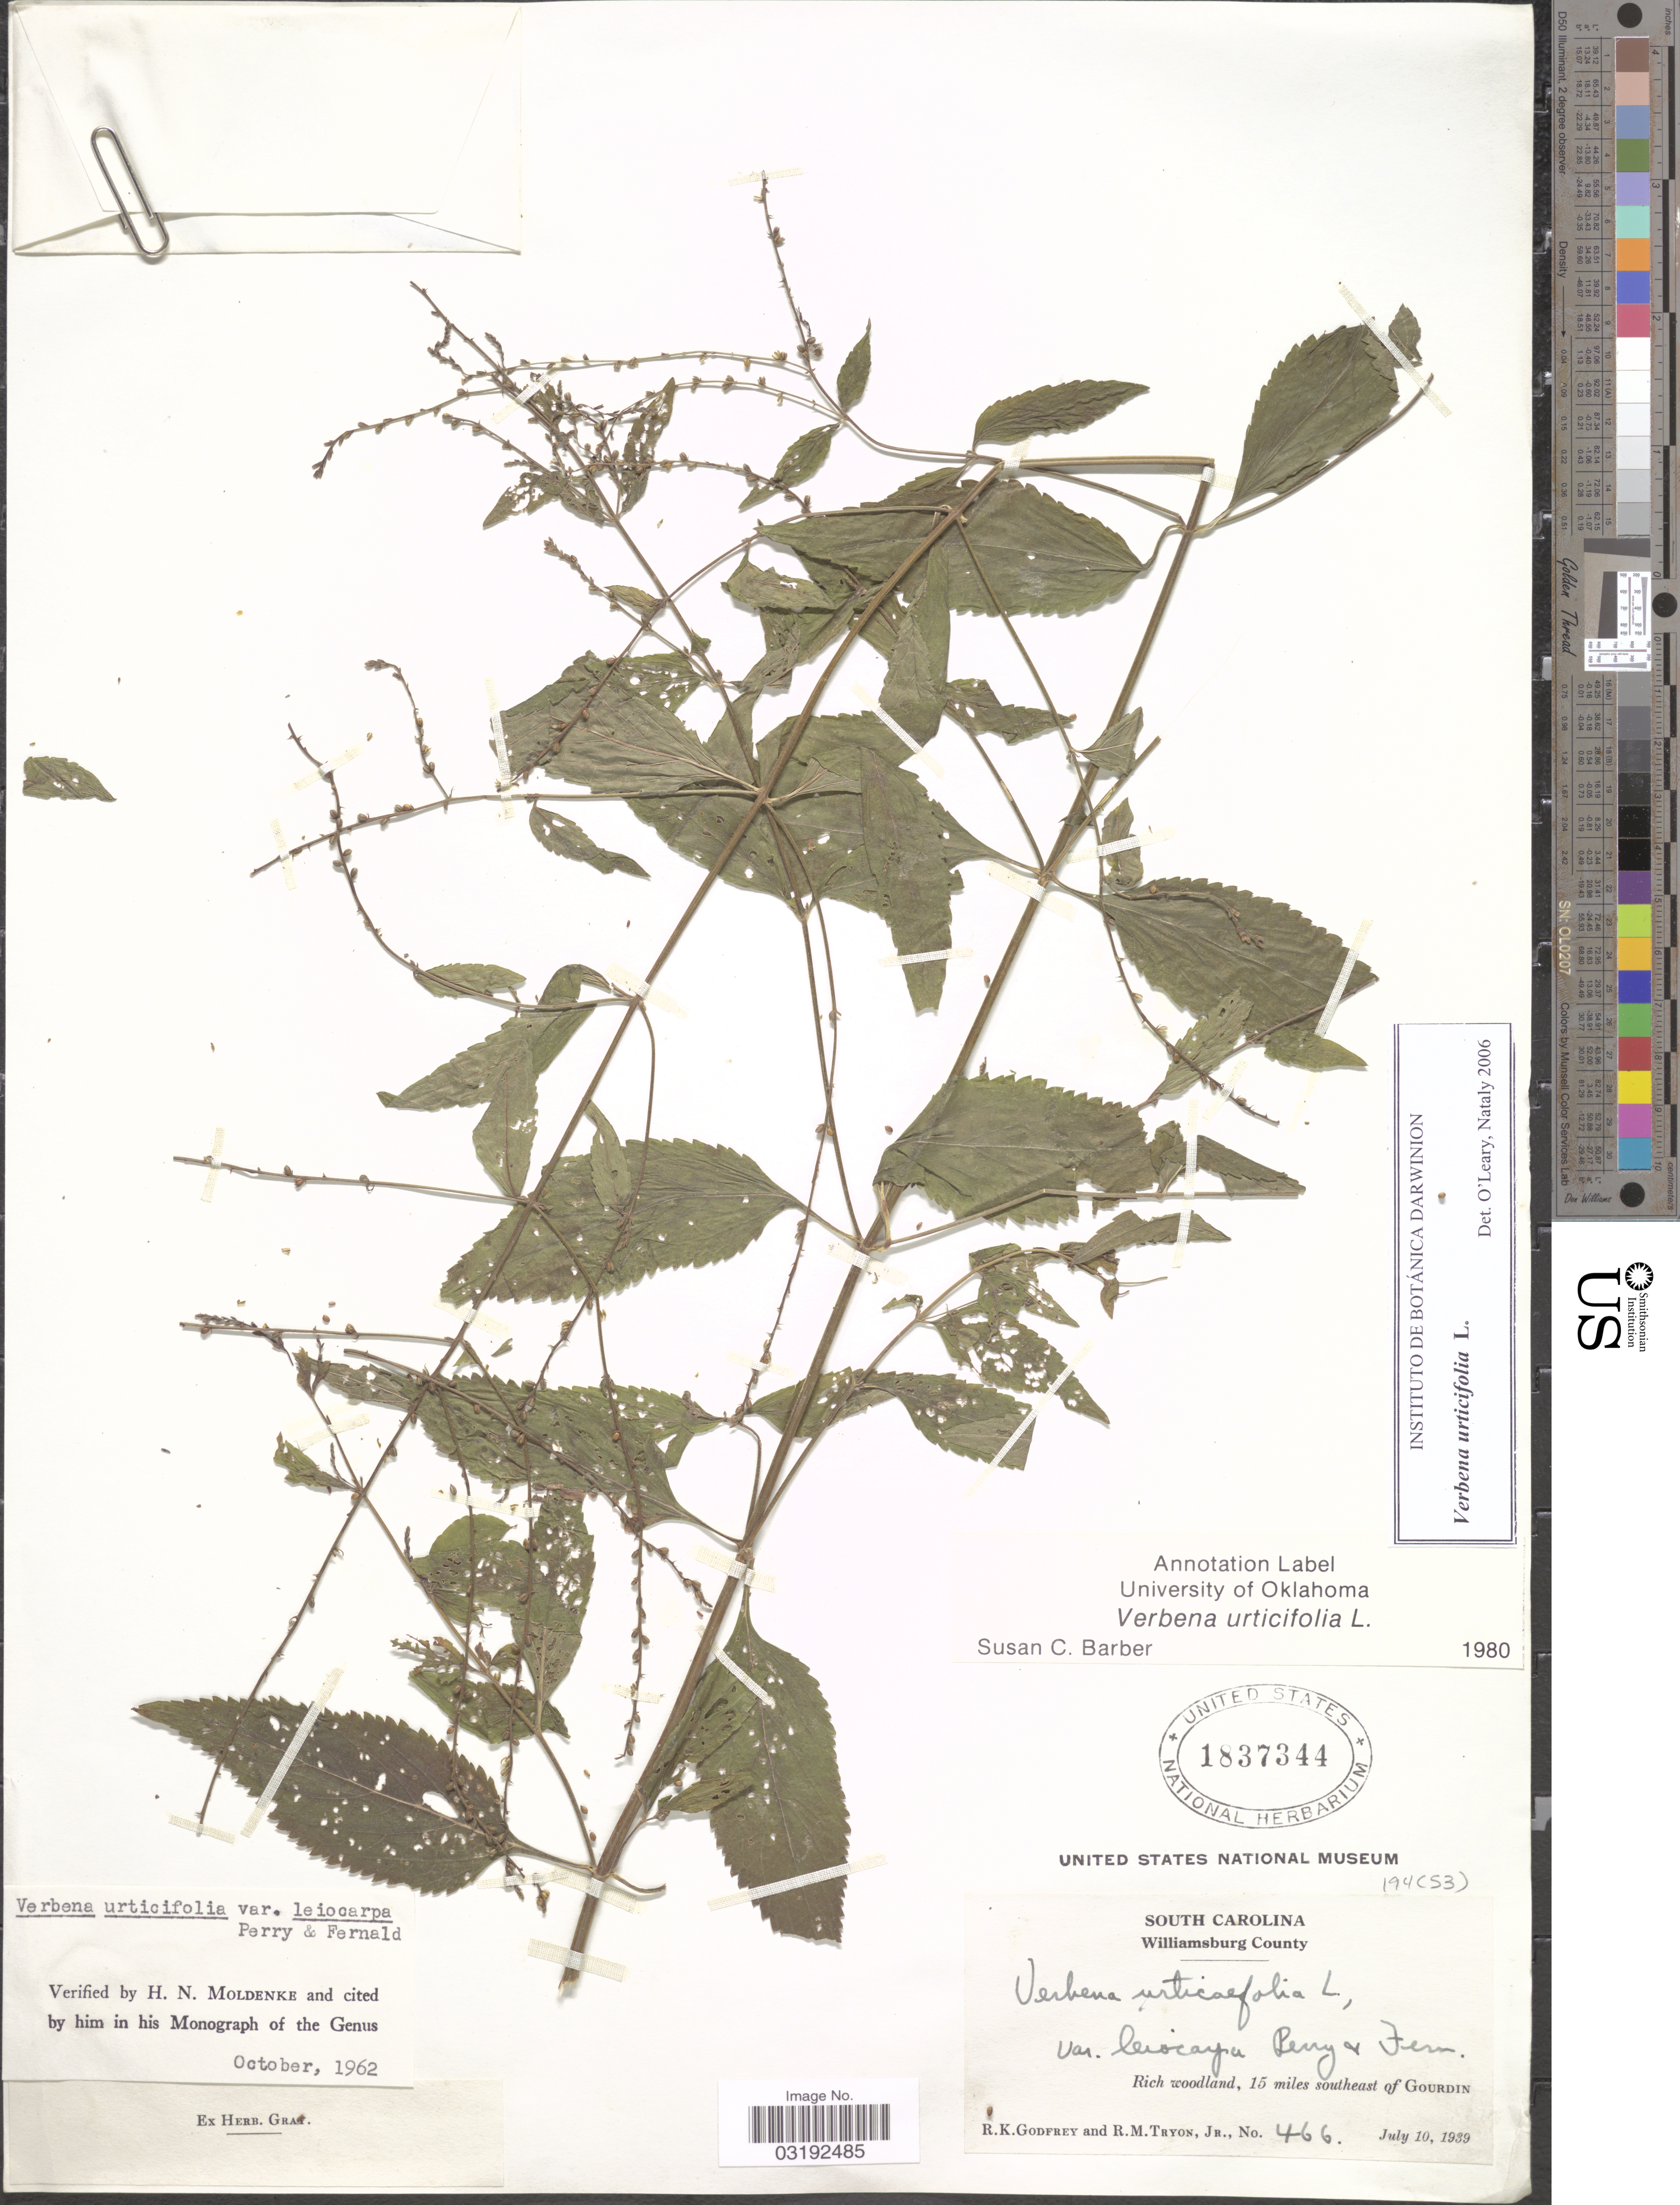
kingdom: Plantae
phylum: Tracheophyta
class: Magnoliopsida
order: Lamiales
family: Verbenaceae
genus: Verbena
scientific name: Verbena urticifolia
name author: L.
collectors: R. K. Godfrey & R. Tryon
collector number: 466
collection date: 1939-07-10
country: United States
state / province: South Carolina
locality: Williamsburg County. Rich woodland, 15 miles southeast of Gourdin.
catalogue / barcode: US 1837344